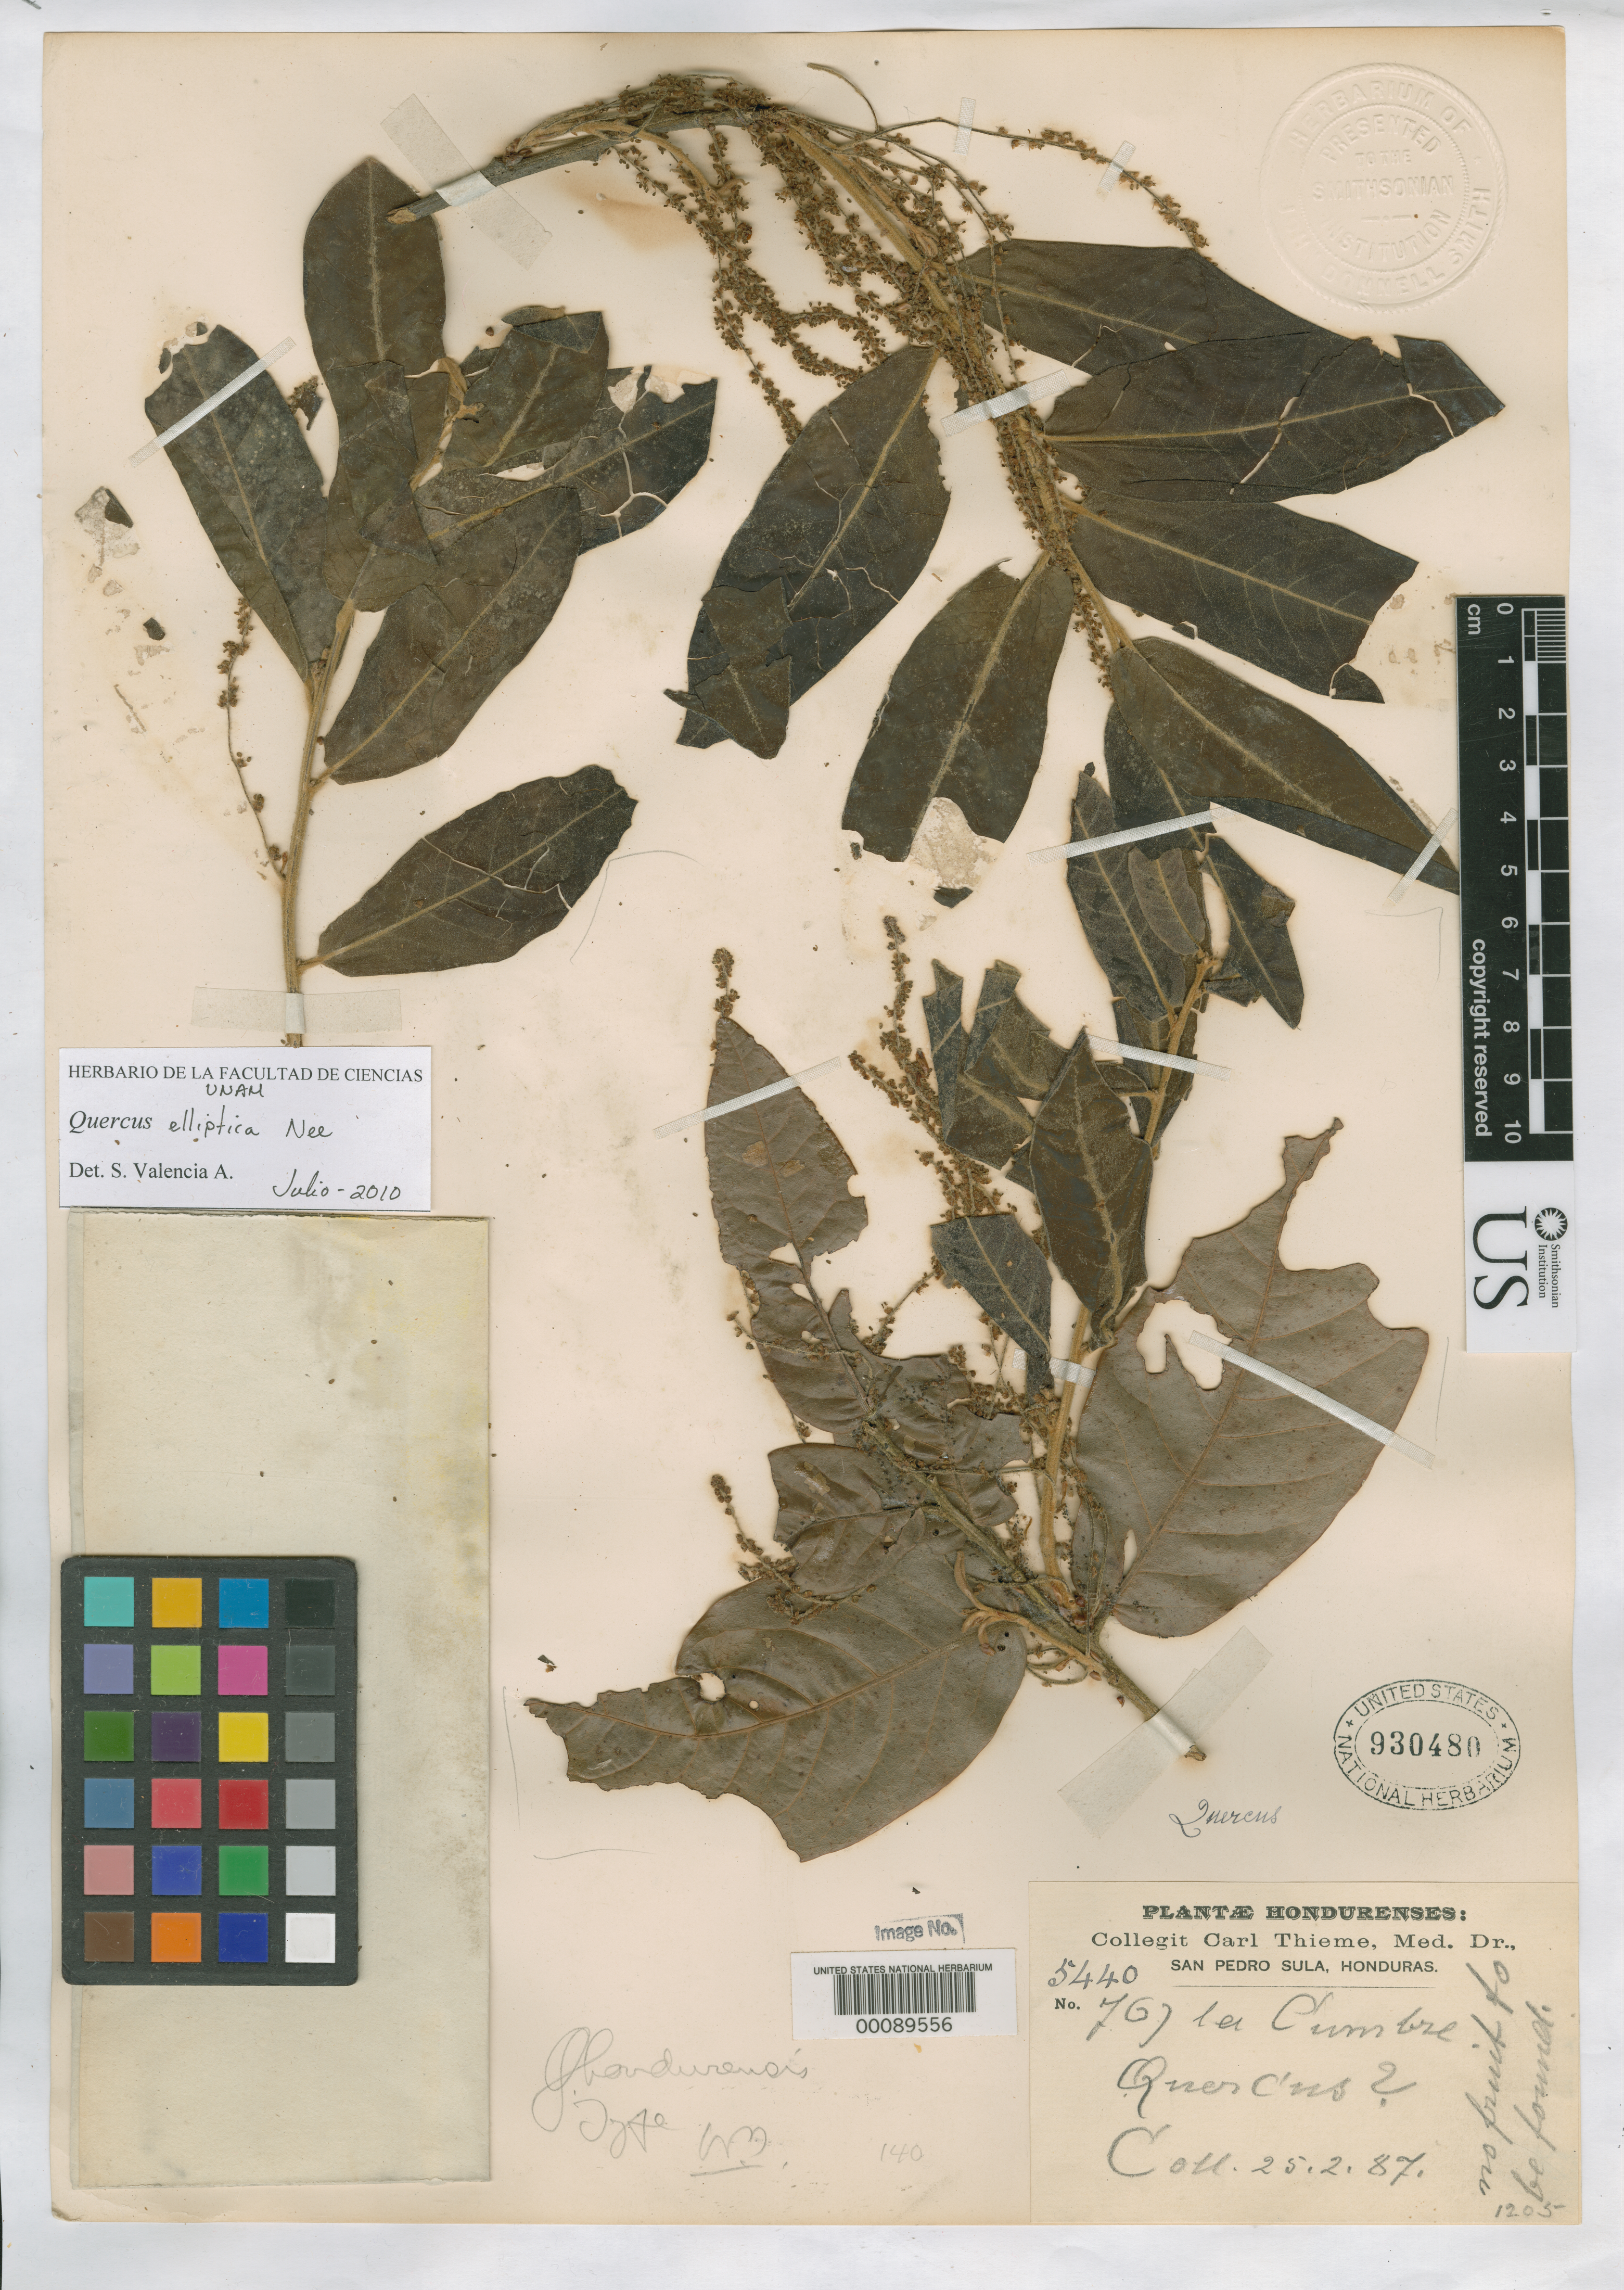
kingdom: Plantae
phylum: Tracheophyta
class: Magnoliopsida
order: Fagales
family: Fagaceae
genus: Quercus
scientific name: Quercus hondurensis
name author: Trel.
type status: Holotype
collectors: C. Thieme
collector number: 5440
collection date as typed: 25 Feb 1887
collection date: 1887-02-25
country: Honduras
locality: San Pedro Sula.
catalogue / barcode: US 930480